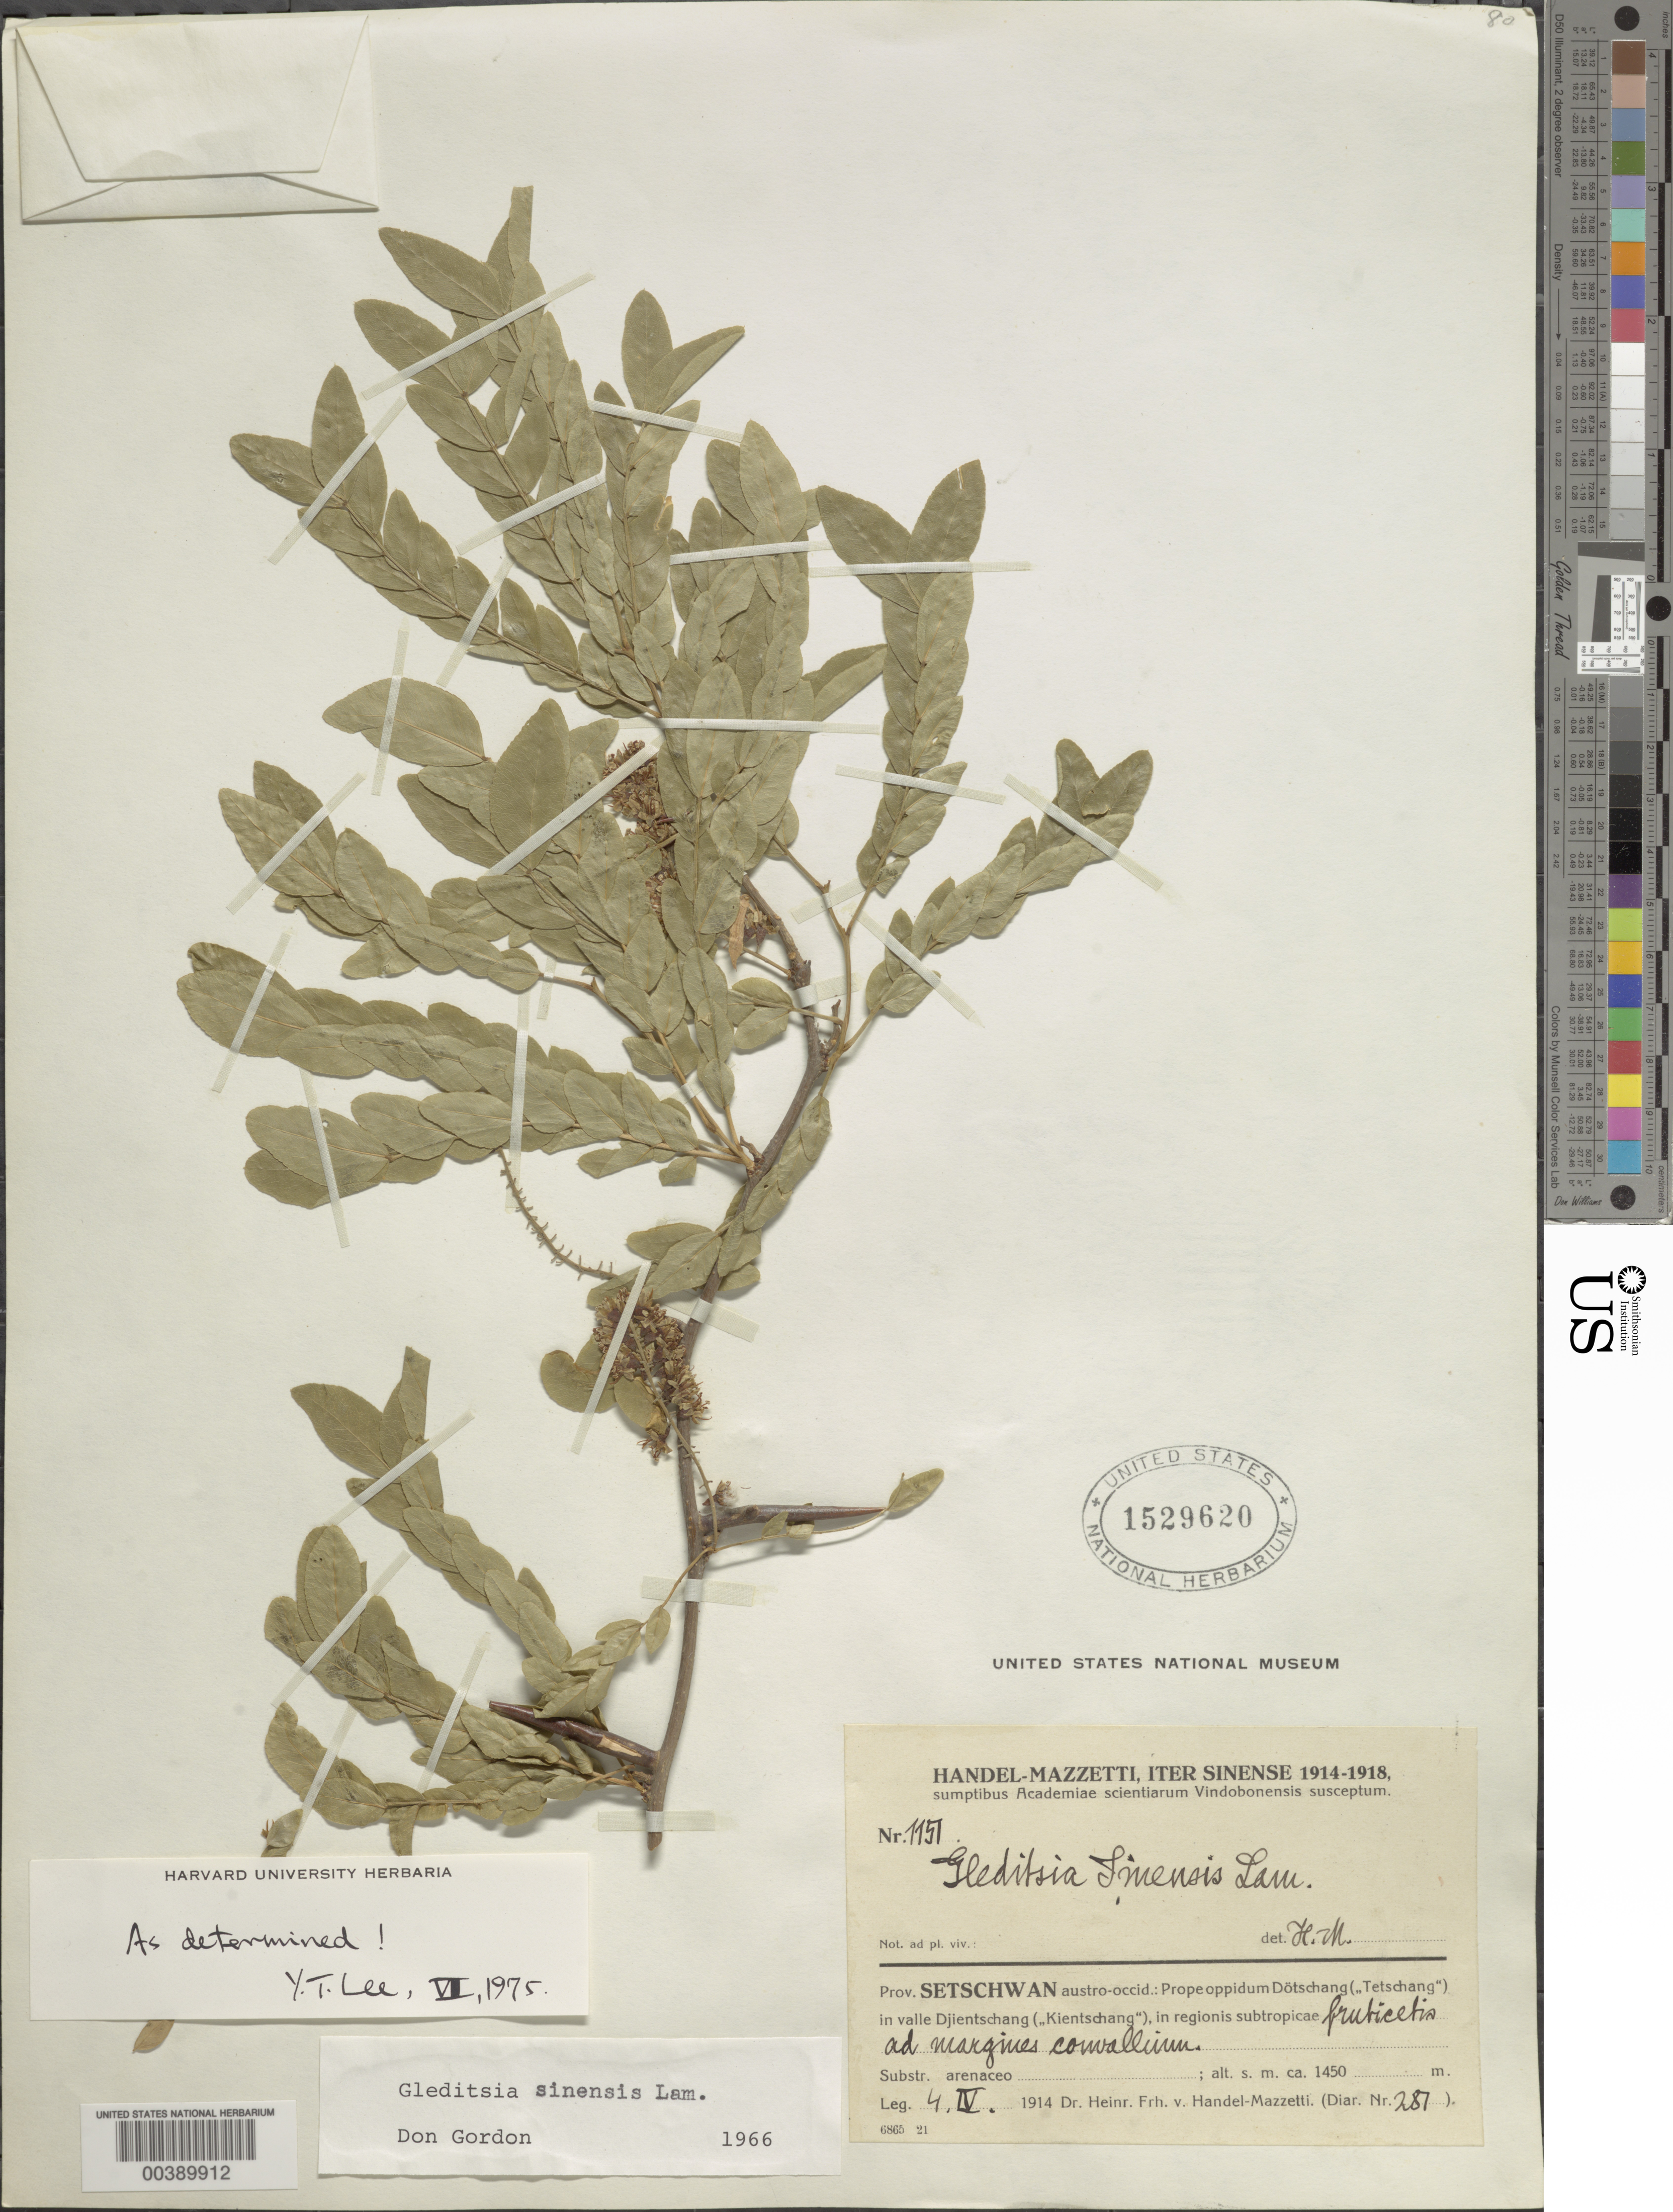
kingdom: Plantae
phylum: Tracheophyta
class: Magnoliopsida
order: Fabales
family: Fabaceae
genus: Gleditsia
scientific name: Gleditsia sinensis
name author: Lam.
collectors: H. Handel-Mazzetti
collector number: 1151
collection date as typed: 04 Apr 1914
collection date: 1914-04-04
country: China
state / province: Sichuan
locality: Prope oppidum dotschang (tetshang) in valle djientschang (kientschang)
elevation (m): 1450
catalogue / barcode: US 1529620